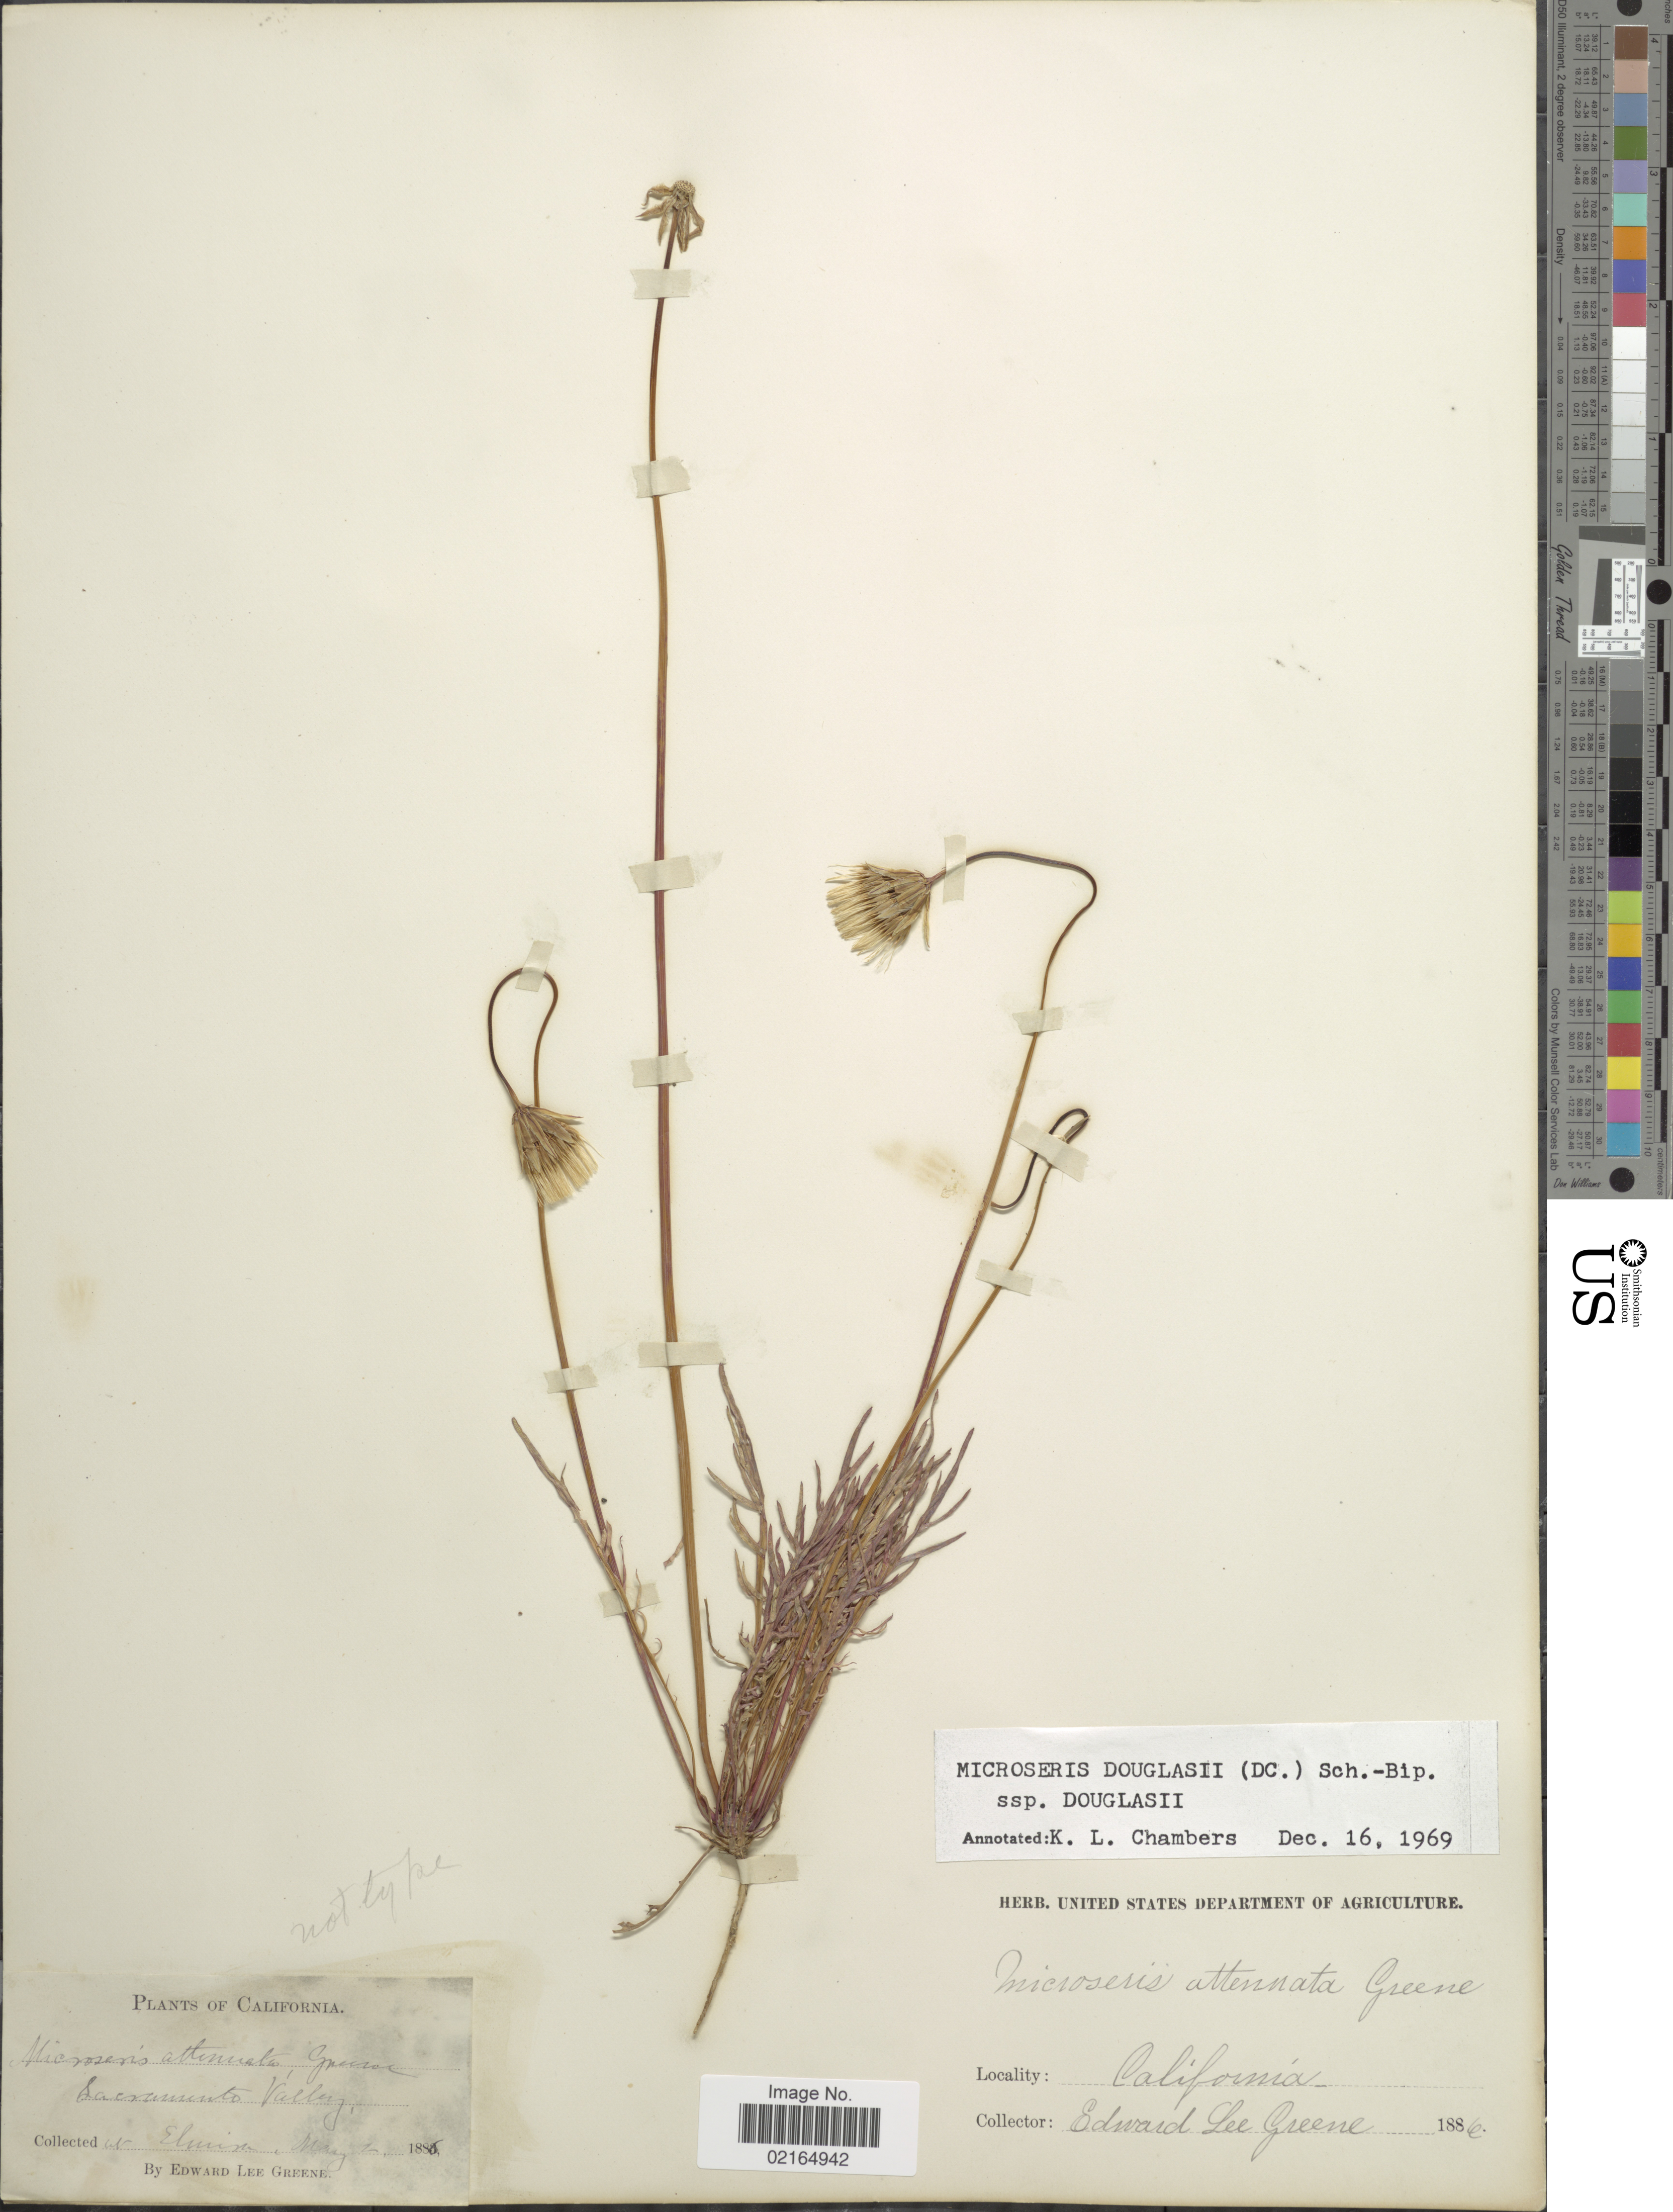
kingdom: Plantae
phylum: Tracheophyta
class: Magnoliopsida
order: Asterales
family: Asteraceae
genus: Microseris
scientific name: Microseris douglasii subsp. douglasii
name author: (DC.) Sch. Bip.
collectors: E. L. Greene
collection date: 1886-05-02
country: United States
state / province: California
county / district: Sacramento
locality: Sacramento Valley, at Elmira.